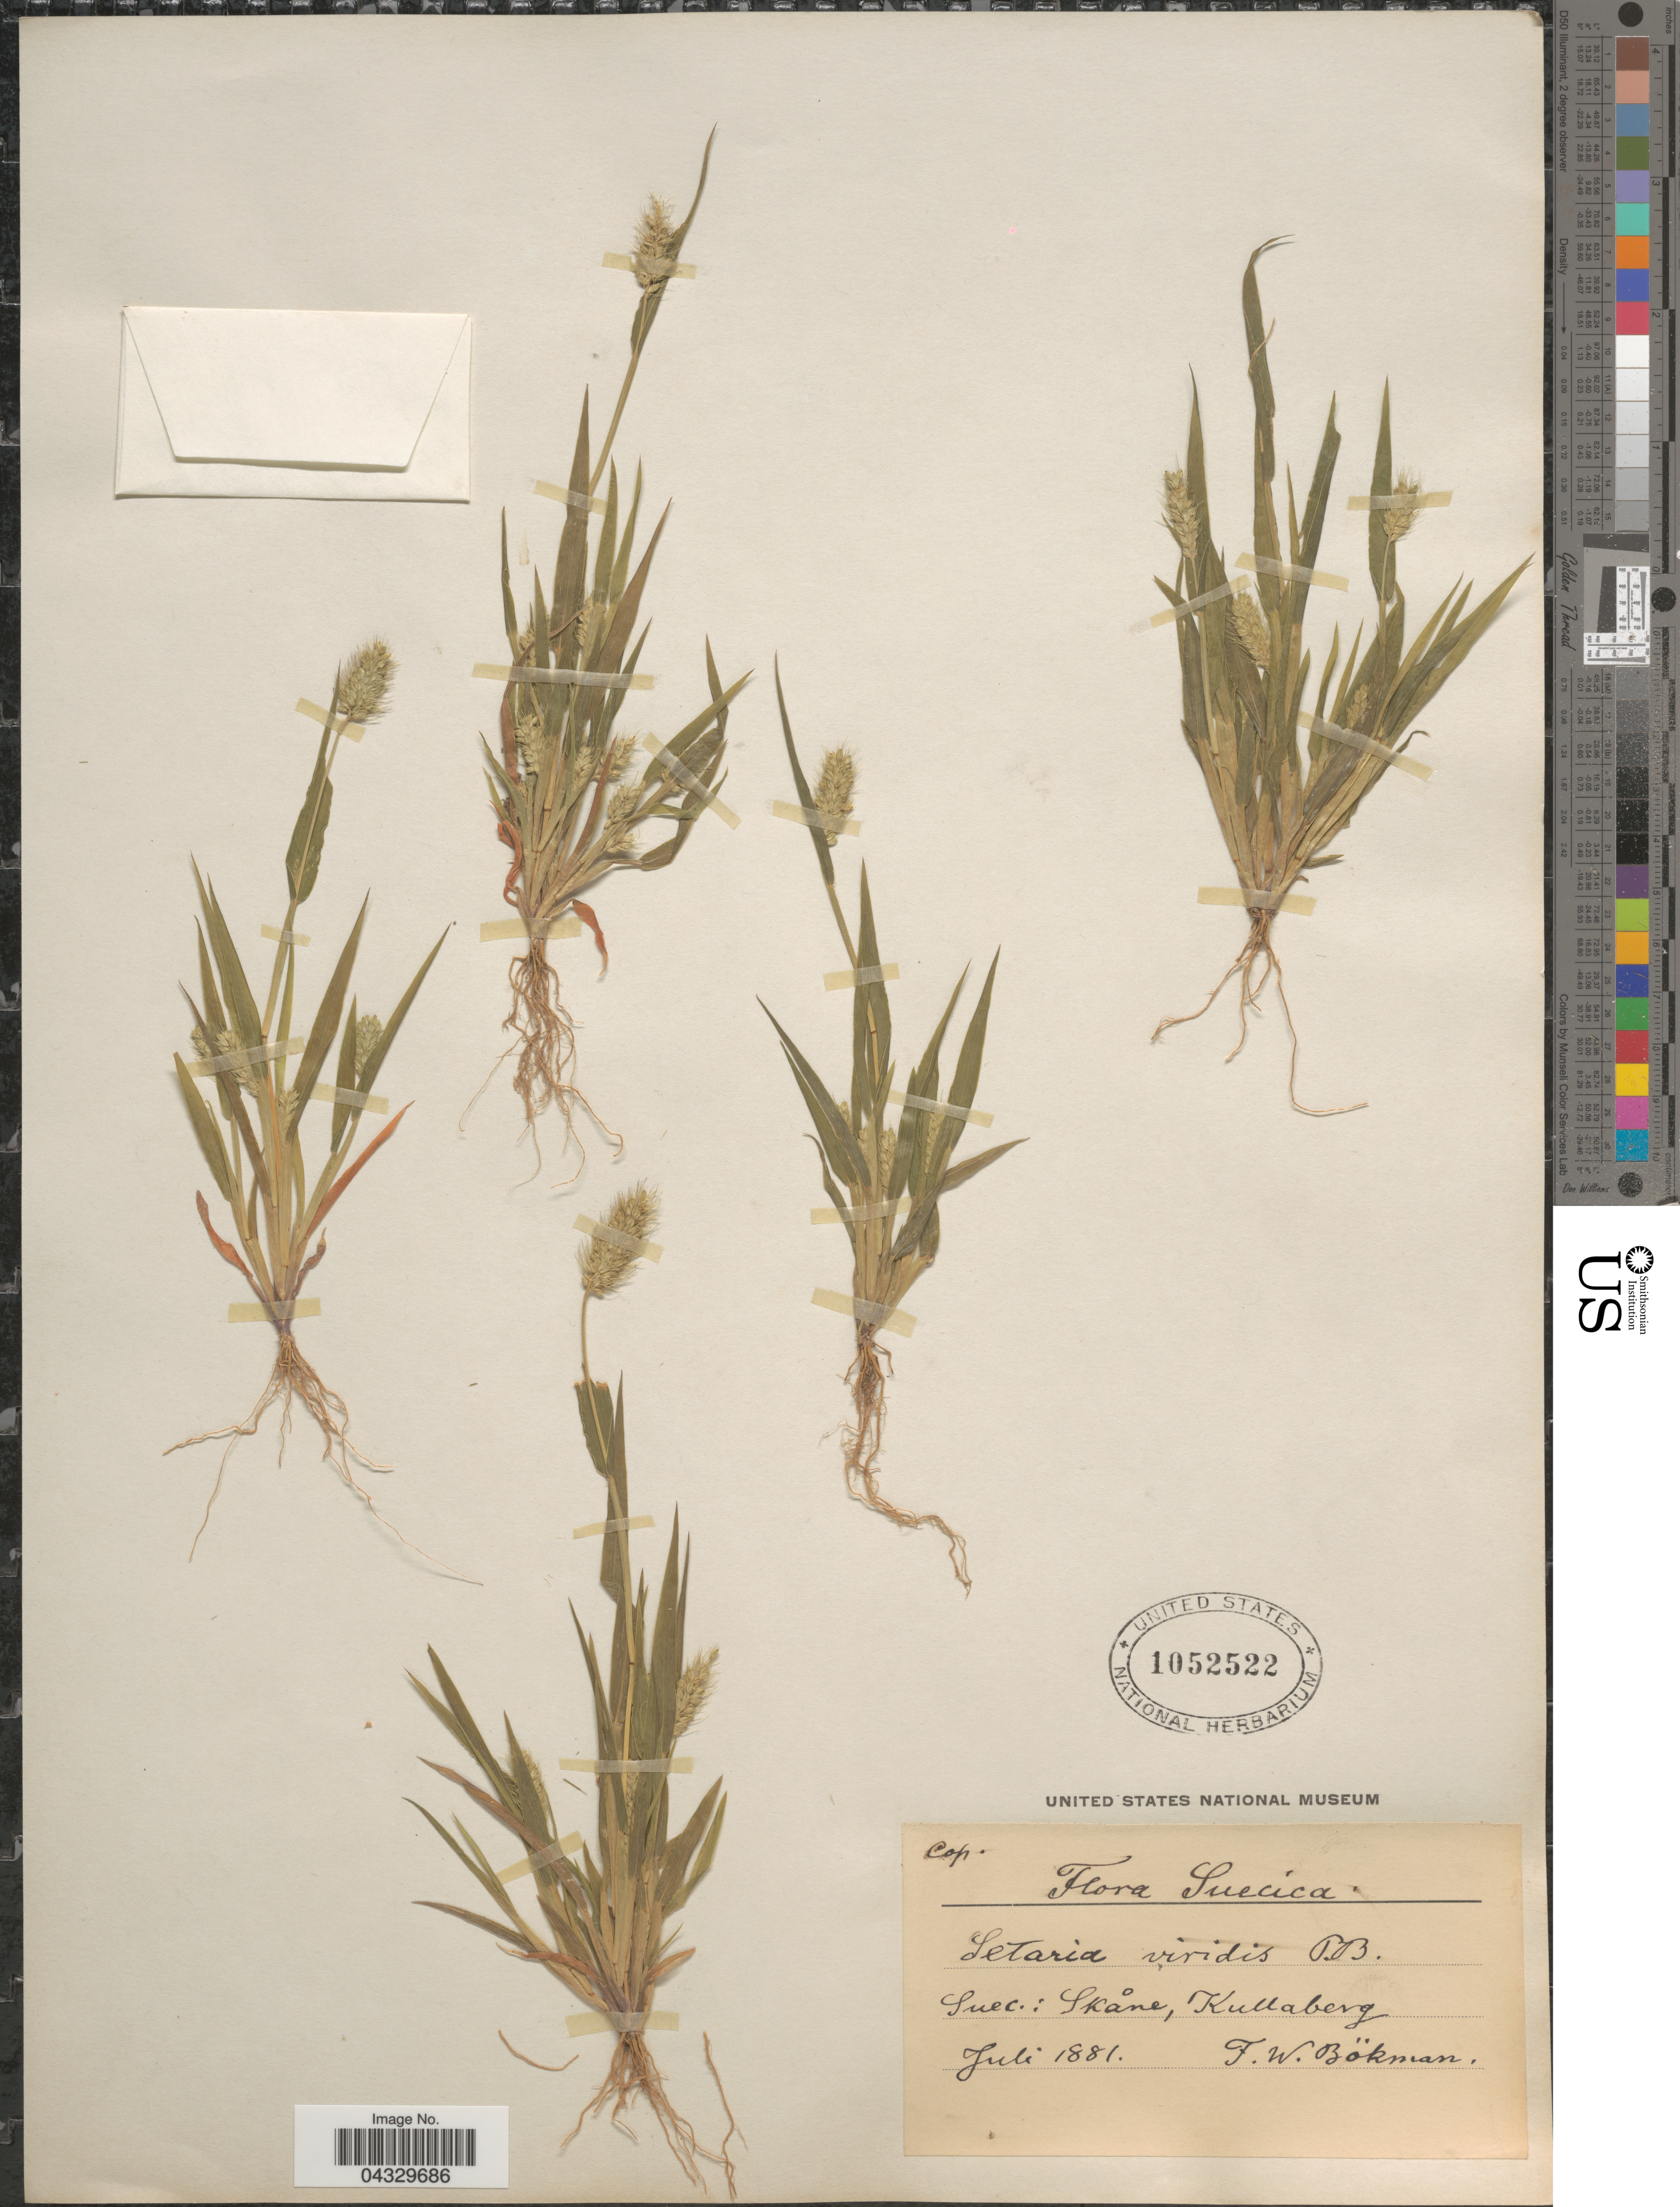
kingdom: Plantae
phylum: Tracheophyta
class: Liliopsida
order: Poales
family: Poaceae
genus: Setaria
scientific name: Setaria viridis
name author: (L.) P. Beauv.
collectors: F. Bökman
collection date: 1881-07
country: Sweden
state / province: Skåne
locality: Suecica. Suec.: Skåne, Kullaberg.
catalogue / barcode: US 1052522